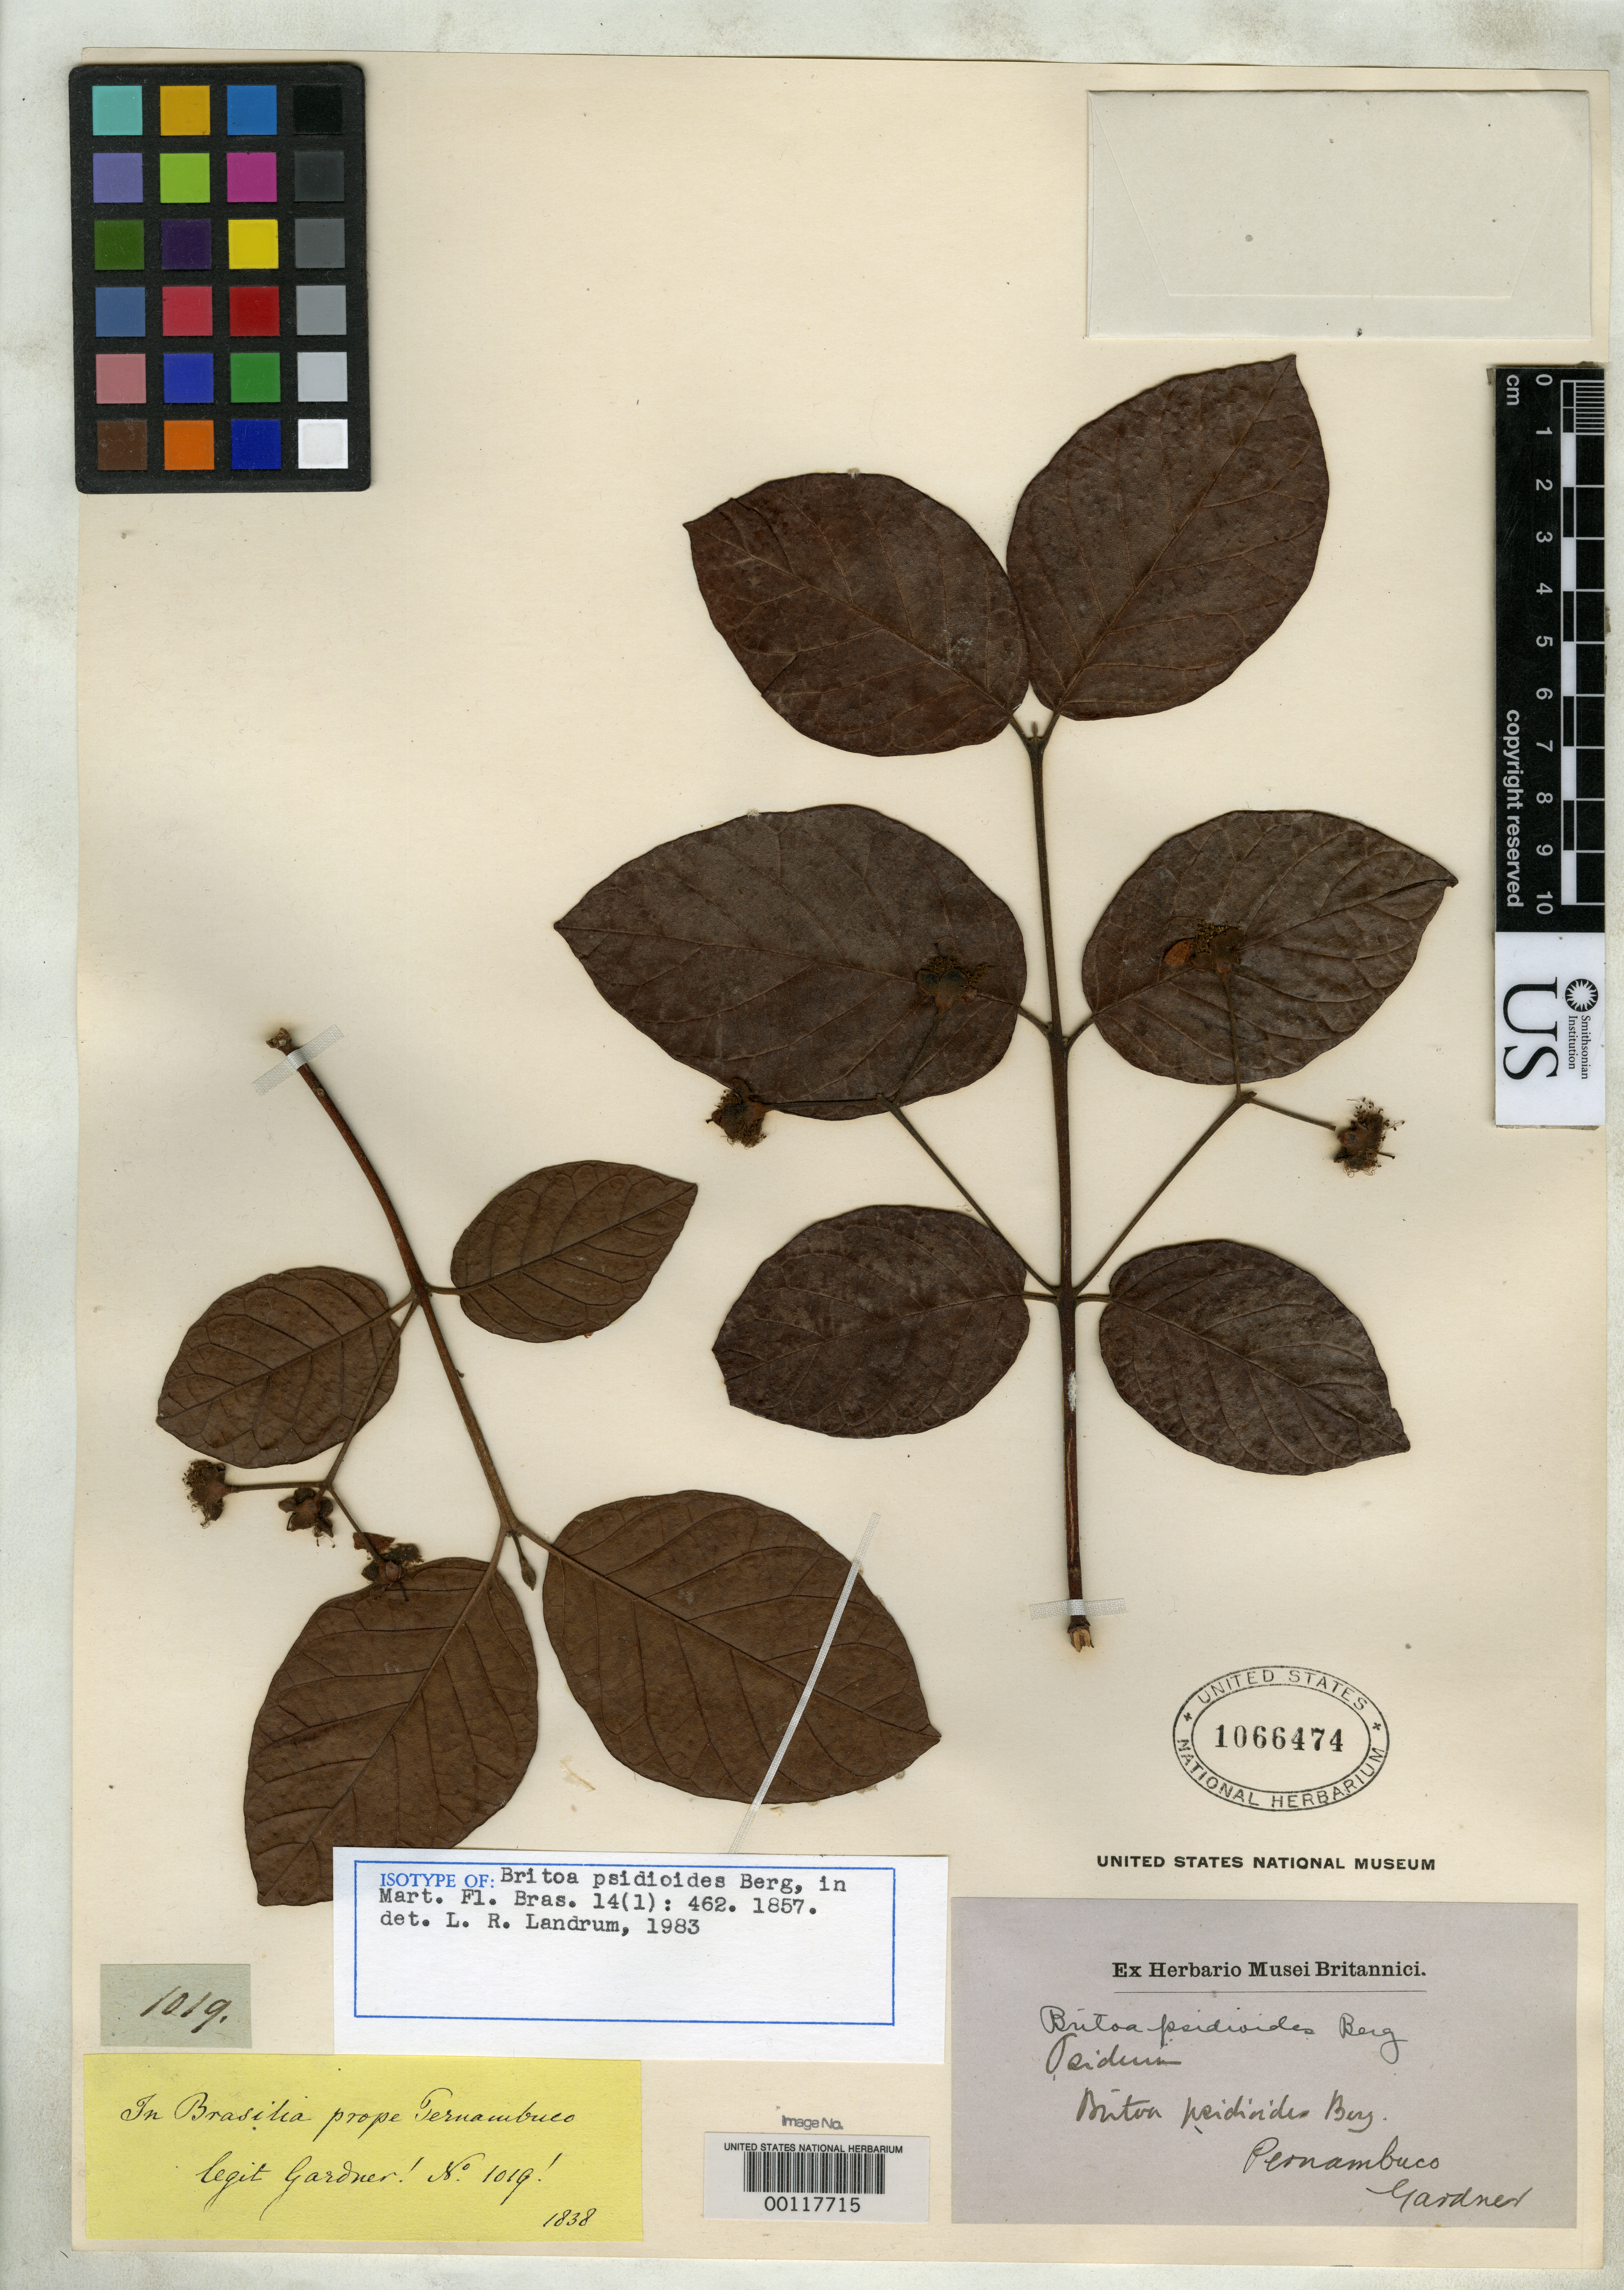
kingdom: Plantae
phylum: Tracheophyta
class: Magnoliopsida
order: Myrtales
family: Myrtaceae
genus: Britoa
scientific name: Britoa psidioides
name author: O. Berg in Mart.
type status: Isotype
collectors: G. Gardner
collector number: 1019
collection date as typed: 1838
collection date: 1838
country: Brazil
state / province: Pernambuco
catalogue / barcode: US 1066474